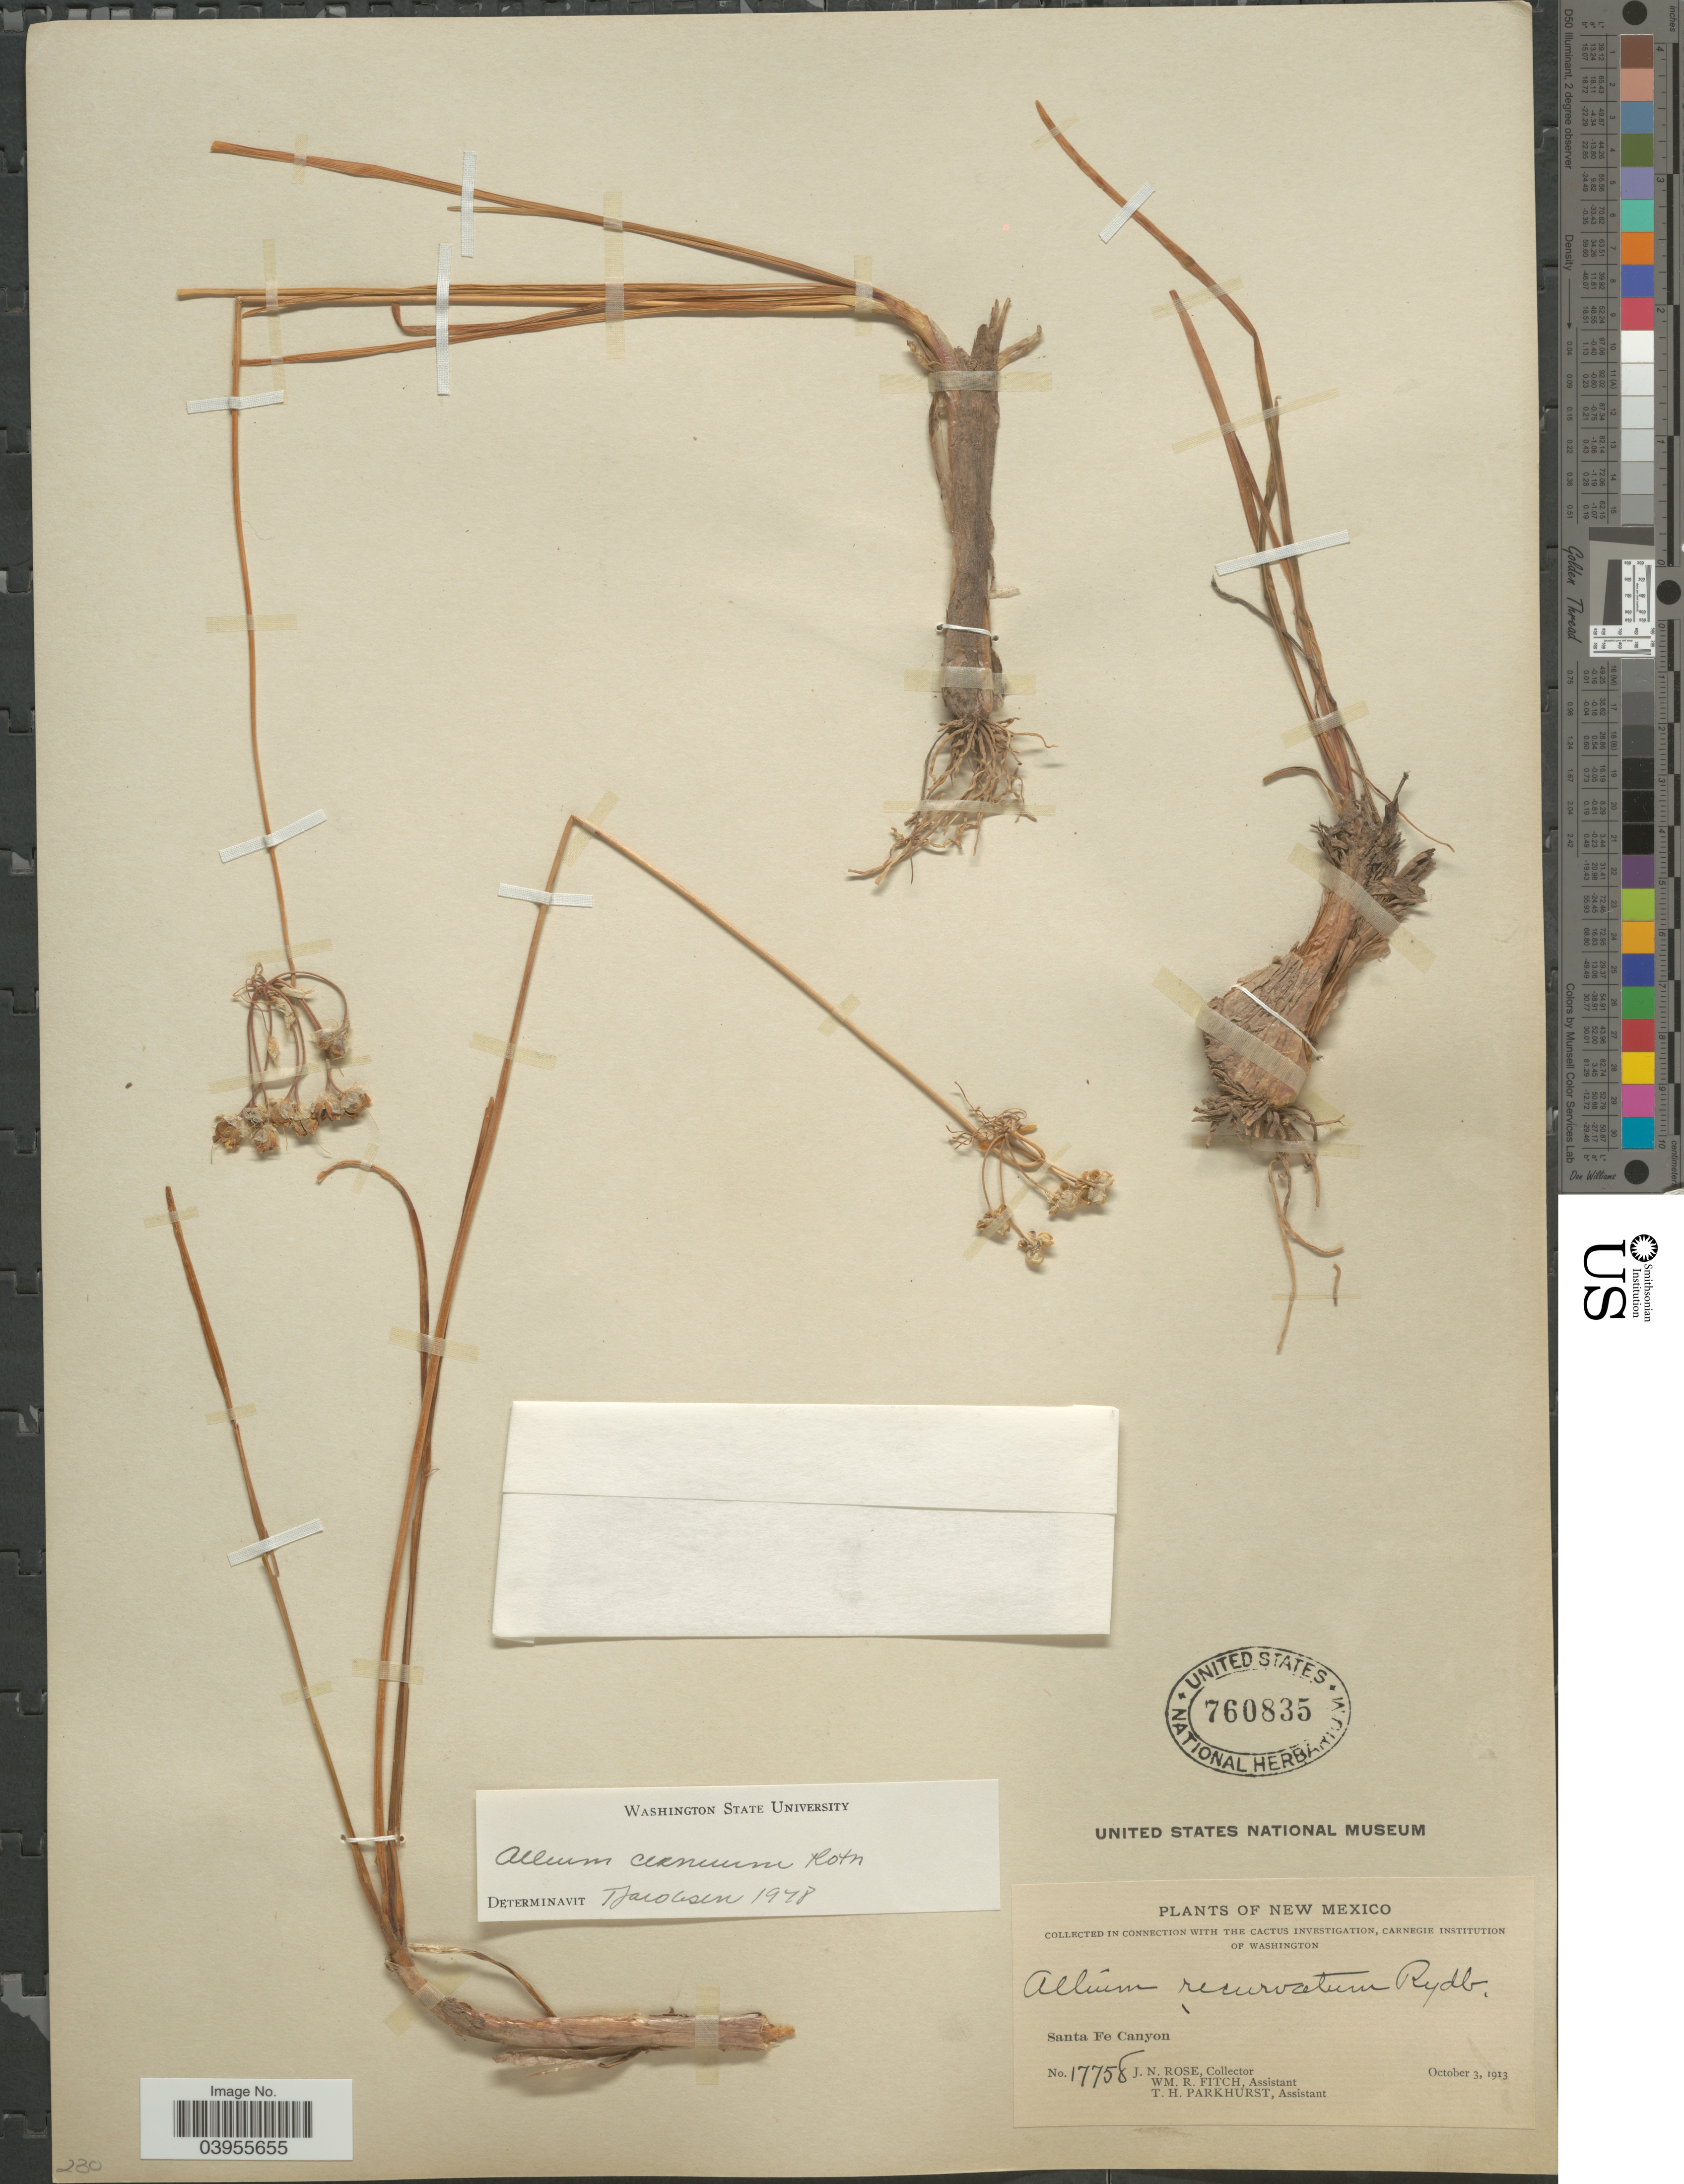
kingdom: Plantae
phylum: Tracheophyta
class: Liliopsida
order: Asparagales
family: Amaryllidaceae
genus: Allium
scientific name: Allium cernuum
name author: Roth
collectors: J. N. Rose, W. R. Fitch & T. Parkhurst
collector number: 17758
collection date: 1913-10-03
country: United States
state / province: New Mexico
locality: Santa Fe Canyon.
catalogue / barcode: US 760835